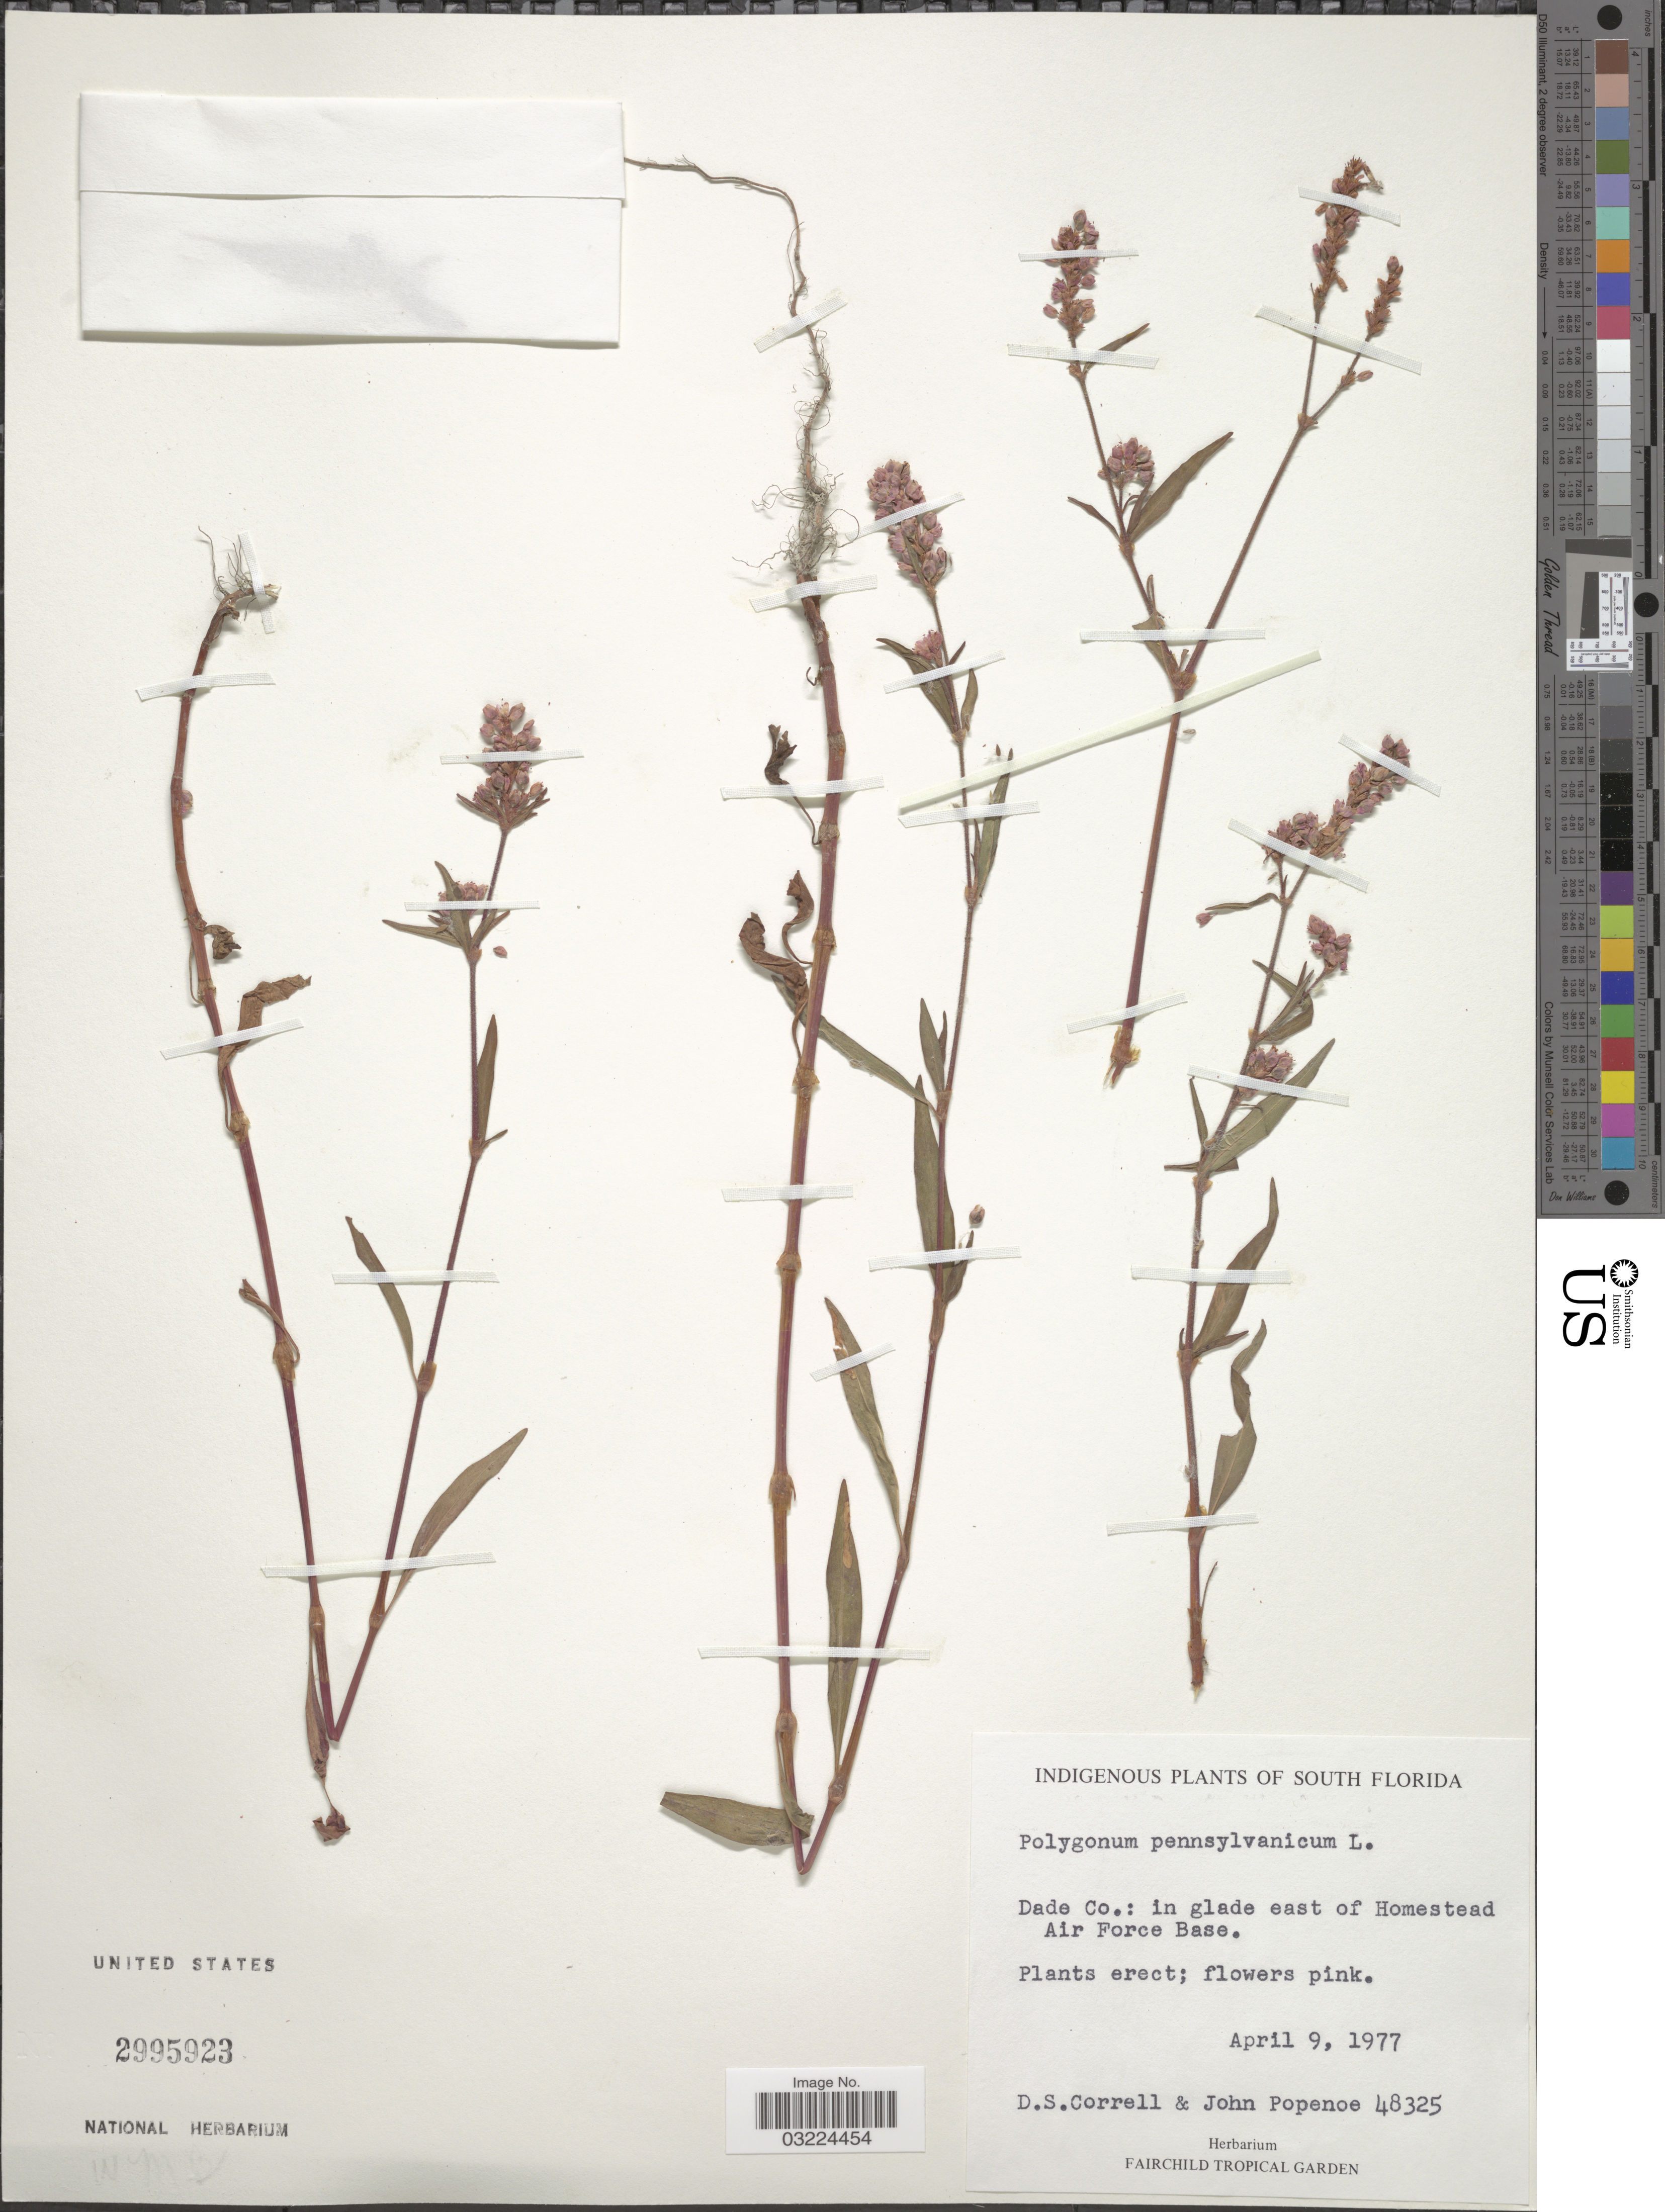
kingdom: Plantae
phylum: Tracheophyta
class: Magnoliopsida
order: Caryophyllales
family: Polygonaceae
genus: Persicaria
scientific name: Persicaria pensylvanica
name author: (L.) M. Gómez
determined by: Atha, D. E.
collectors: D. S. Correll & J. Popenoe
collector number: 48325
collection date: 1977-04-09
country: United States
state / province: Florida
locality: South Florida. Dade Co.: in glade east of Homestead Air Force Base.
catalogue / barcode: US 2995923